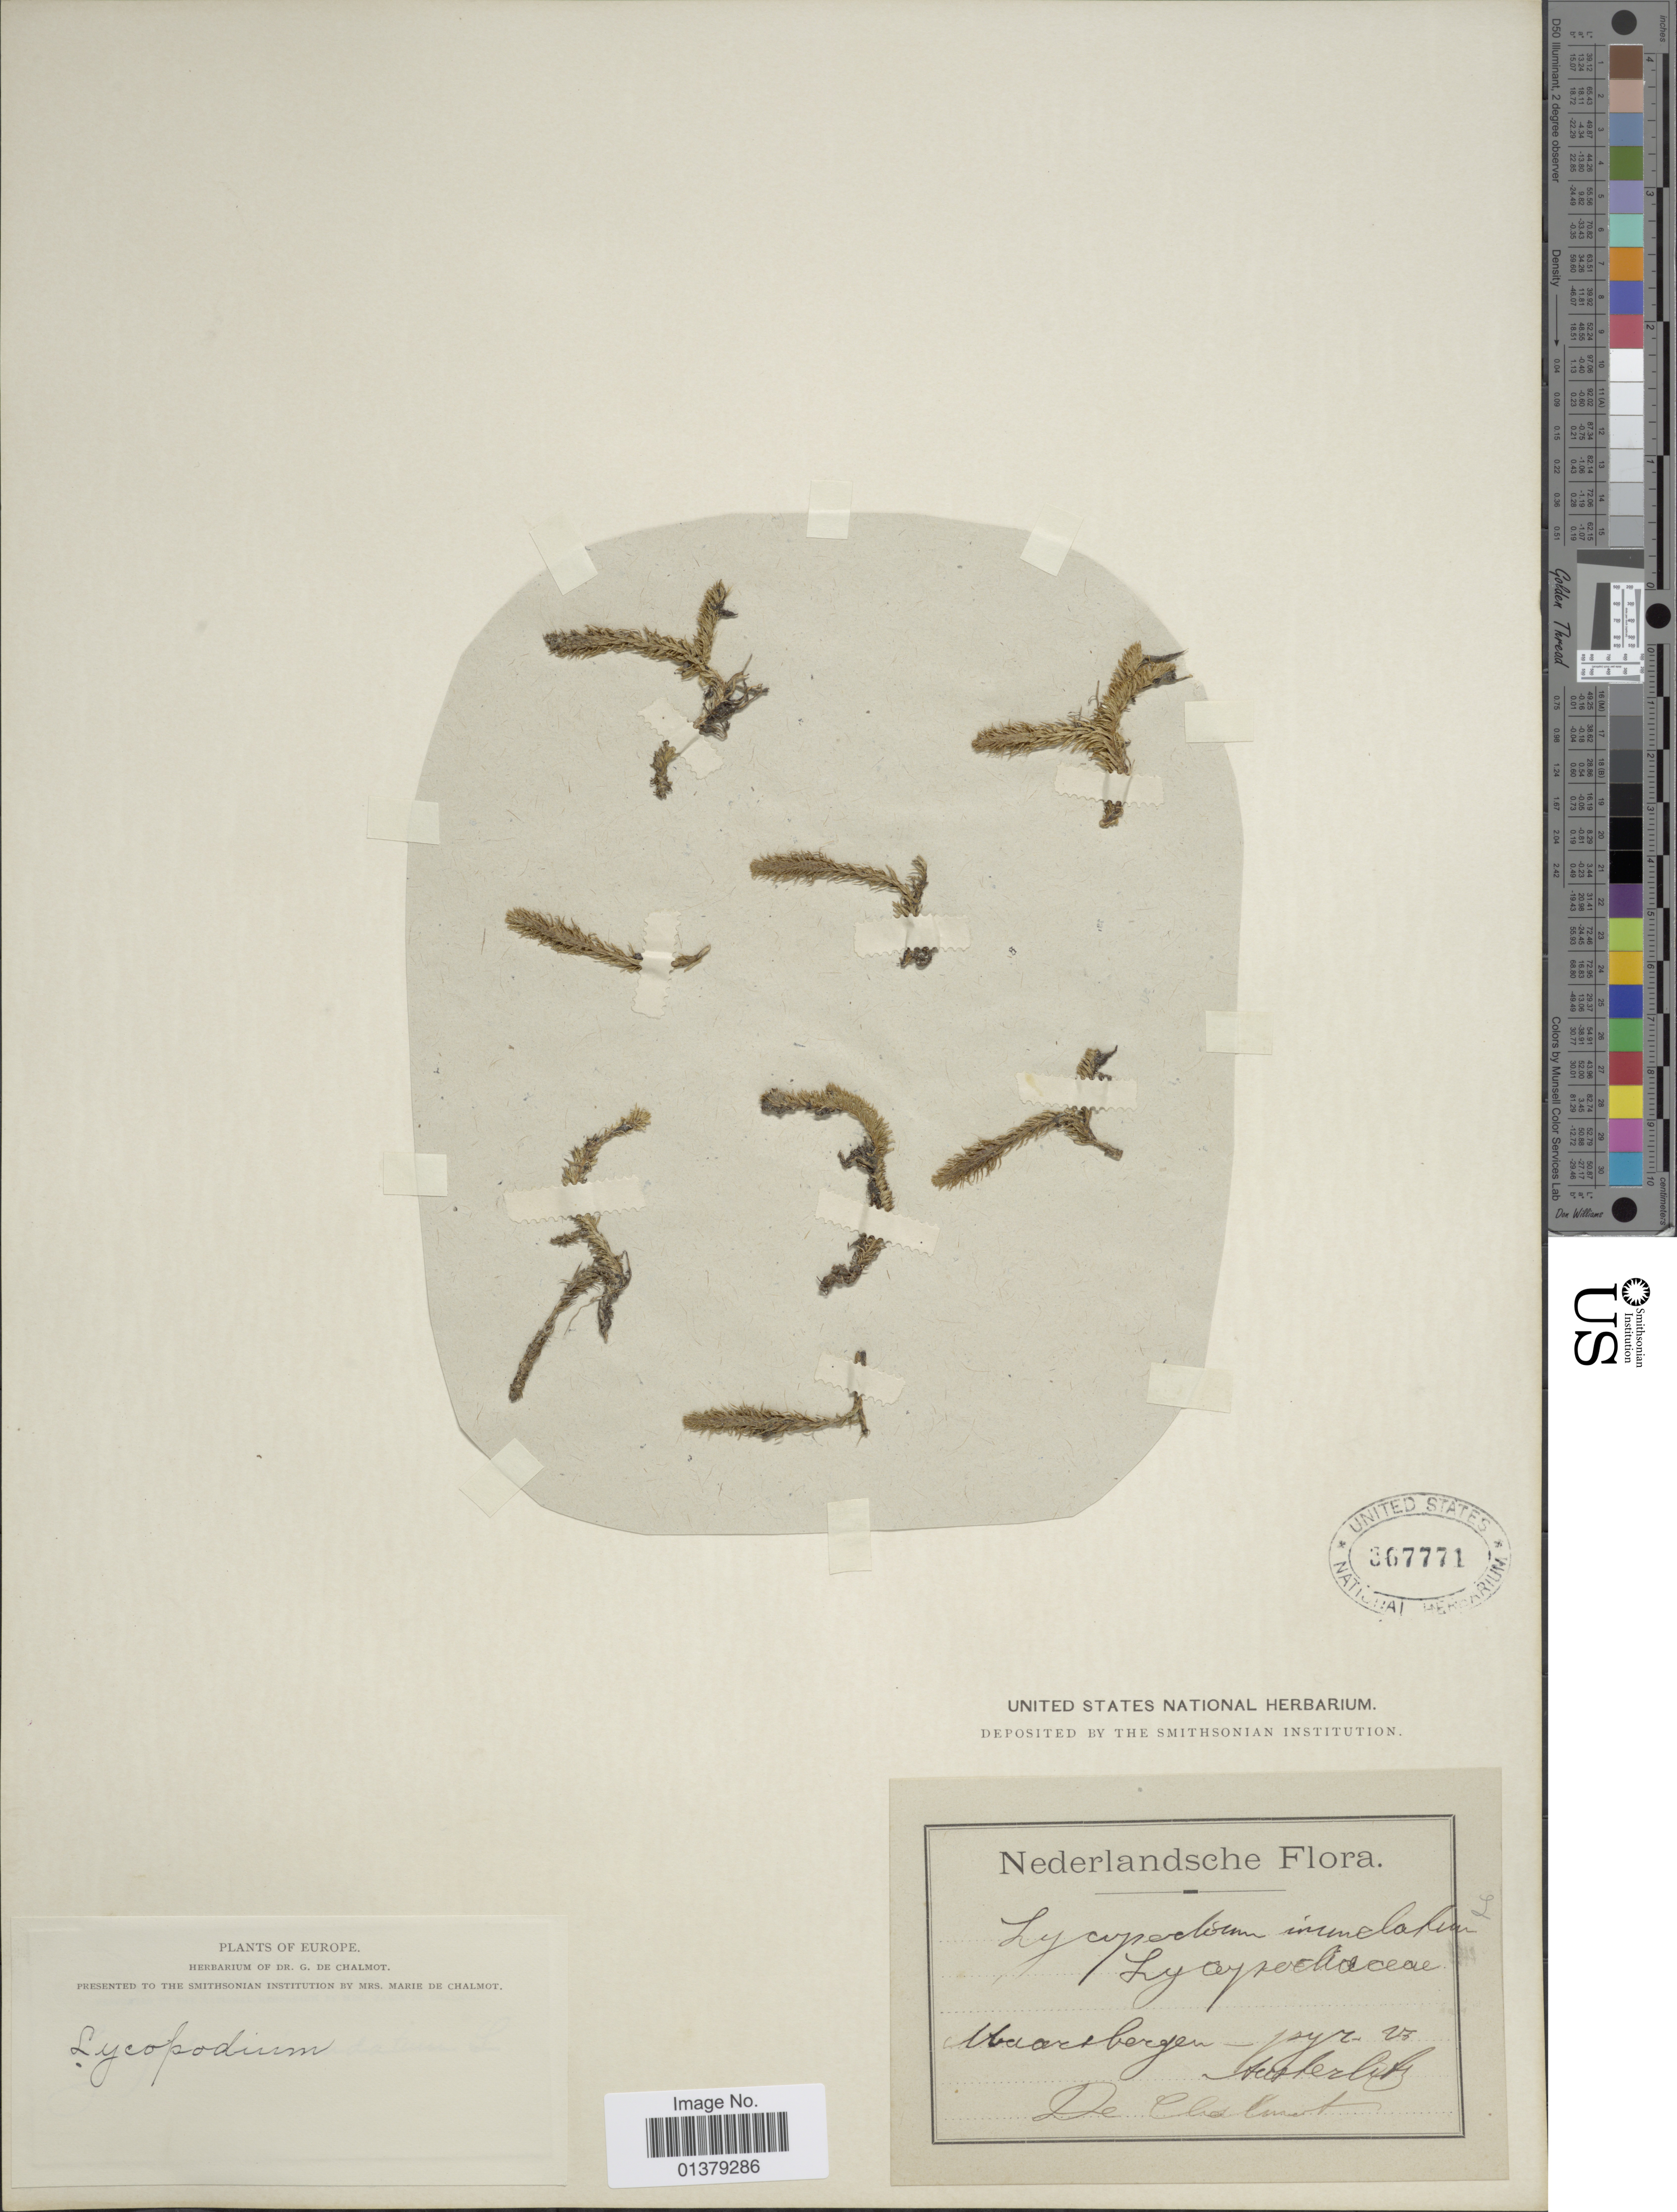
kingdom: Plantae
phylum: Tracheophyta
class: Lycopodiopsida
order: Lycopodiales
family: Lycopodiaceae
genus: Lycopodiella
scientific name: Lycopodiella inundata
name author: (L.) Holub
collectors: G. de Chalmot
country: Netherlands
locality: Maarsbergen-pyr or [illegible text]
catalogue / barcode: US 367771